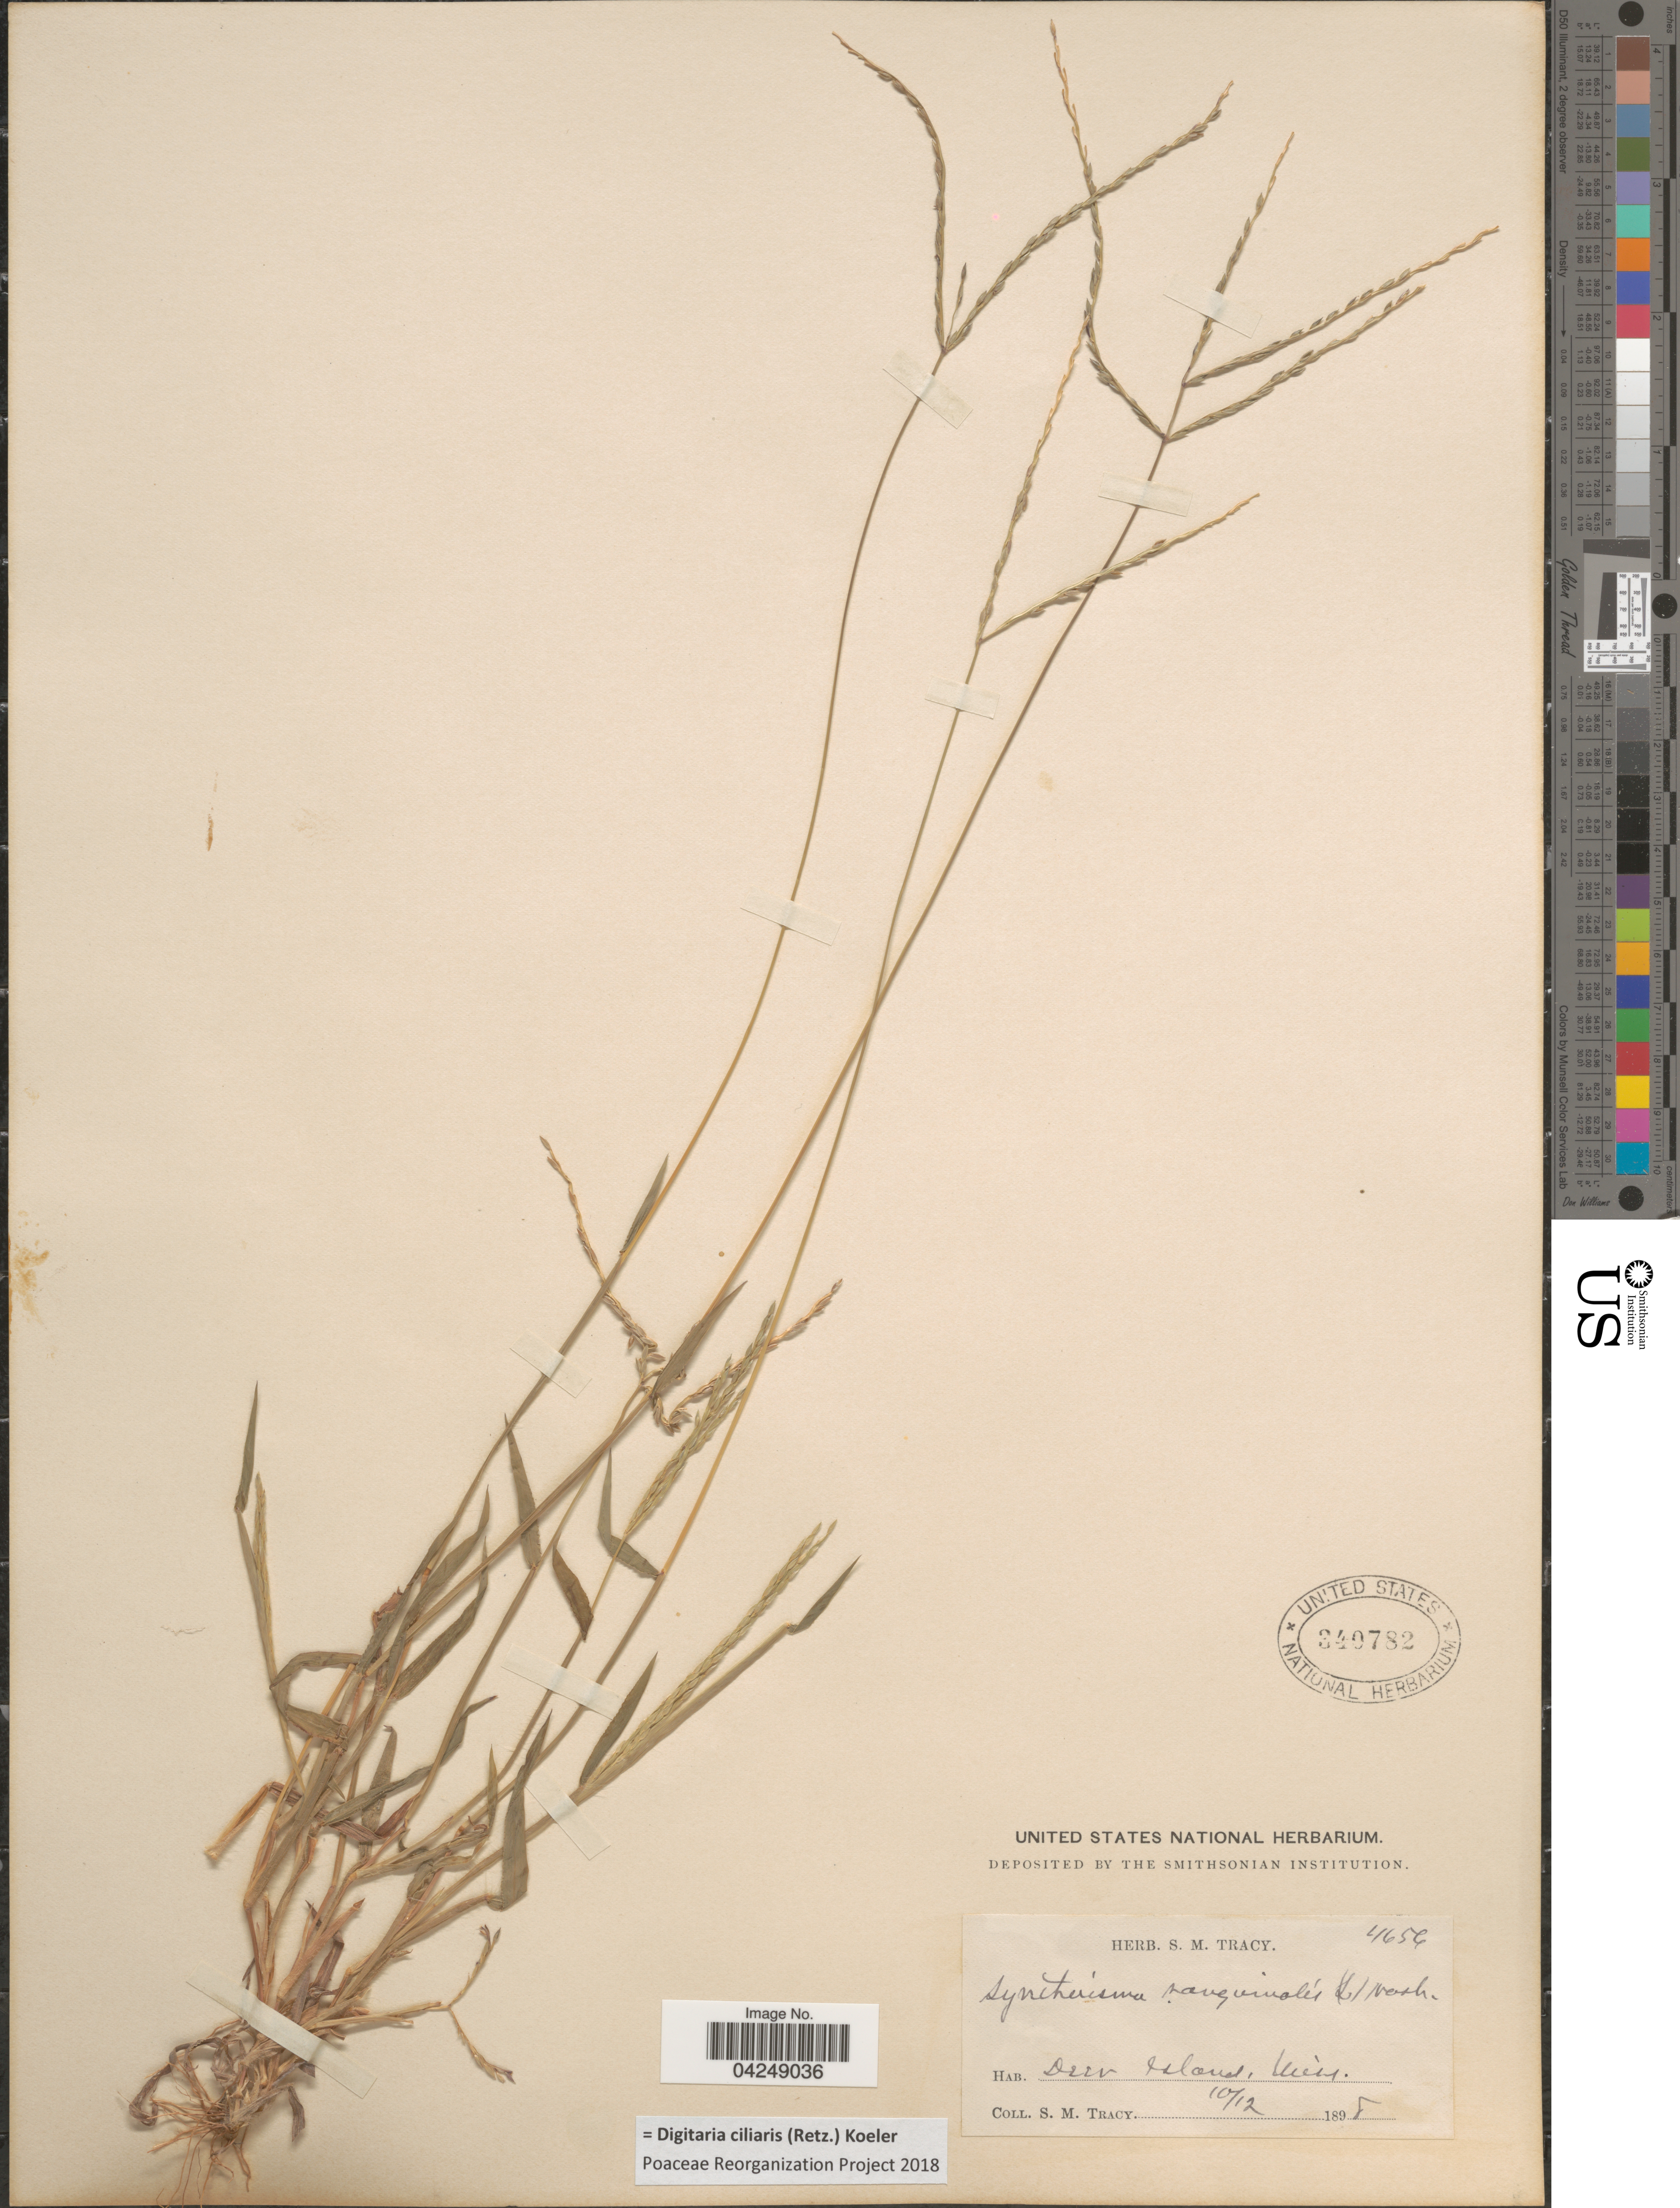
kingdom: Plantae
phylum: Tracheophyta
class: Liliopsida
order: Poales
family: Poaceae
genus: Digitaria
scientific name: Digitaria ciliaris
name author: (Retz.) Koeler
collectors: S. M. Tracy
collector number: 4656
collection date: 1898-10-12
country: United States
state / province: Mississippi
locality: Deer Island.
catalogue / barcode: US 340782